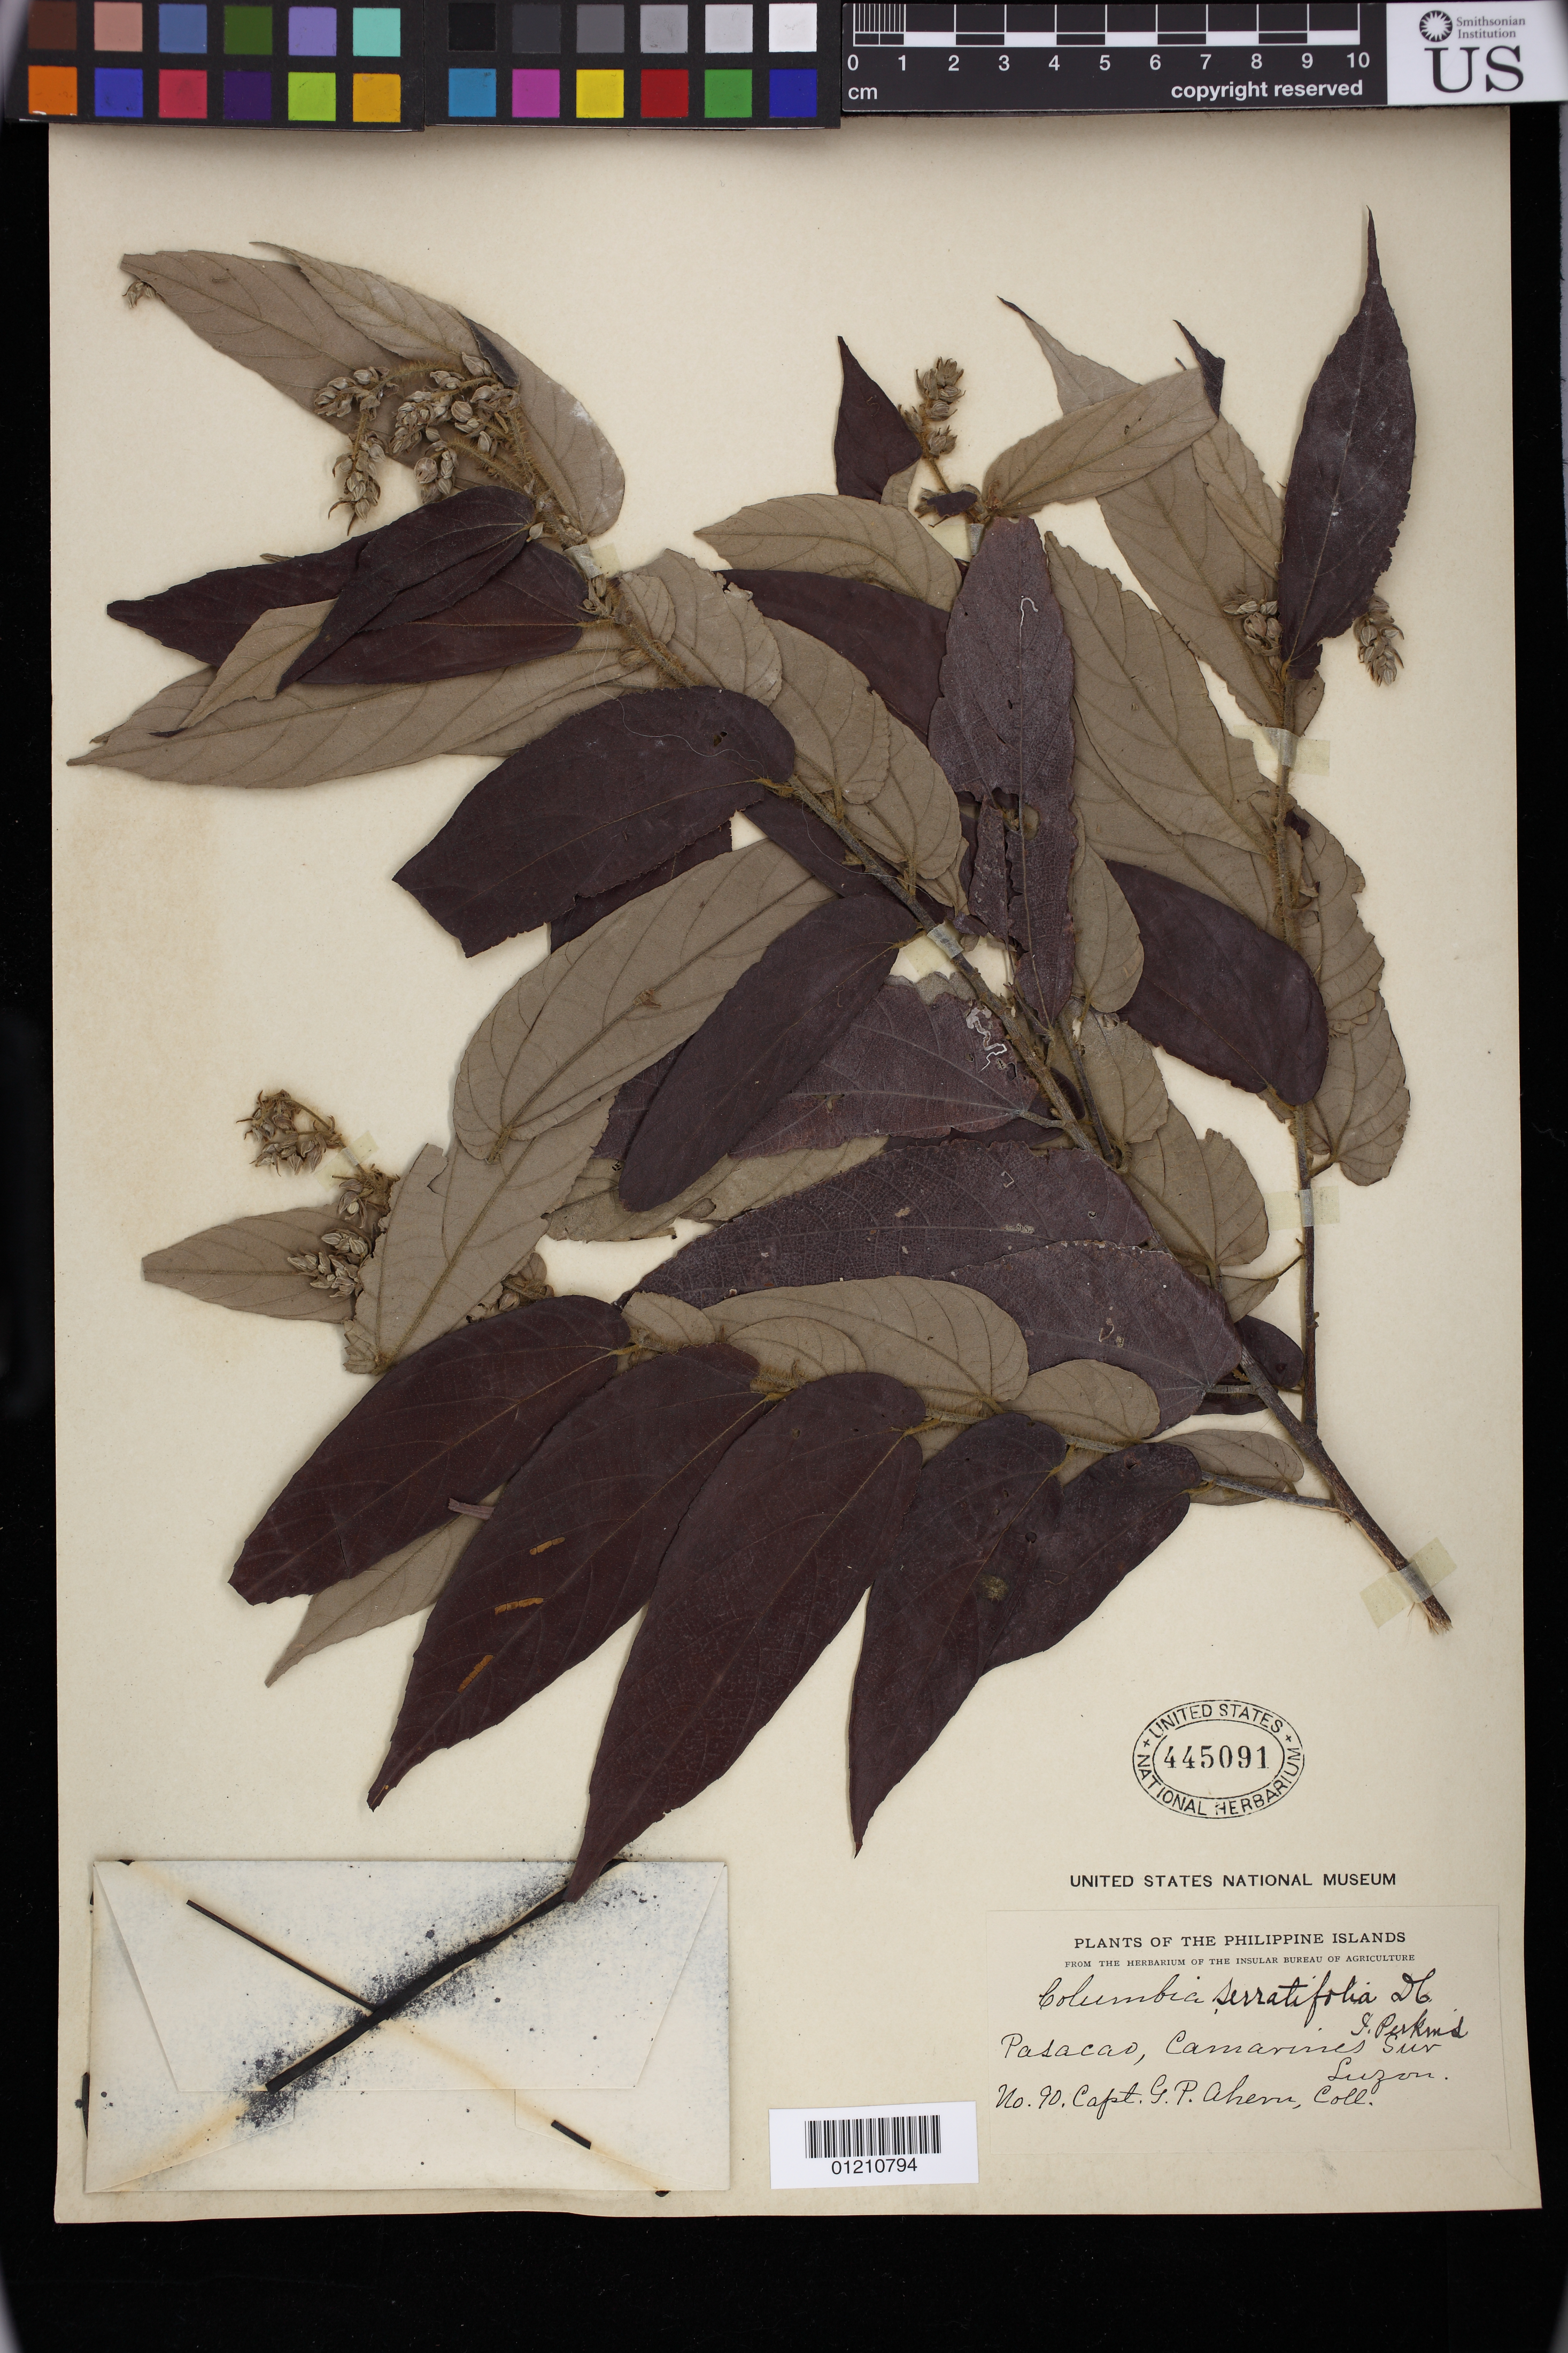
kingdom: Plantae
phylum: Tracheophyta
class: Magnoliopsida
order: Malvales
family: Malvaceae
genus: Colona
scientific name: Colona serratifolia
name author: Cav.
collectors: G. Ahern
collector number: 90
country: Philippines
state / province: Bicol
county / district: Camarines Sur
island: Luzon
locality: Pasacao, Camarines Sur, Luzon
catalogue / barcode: US 445091